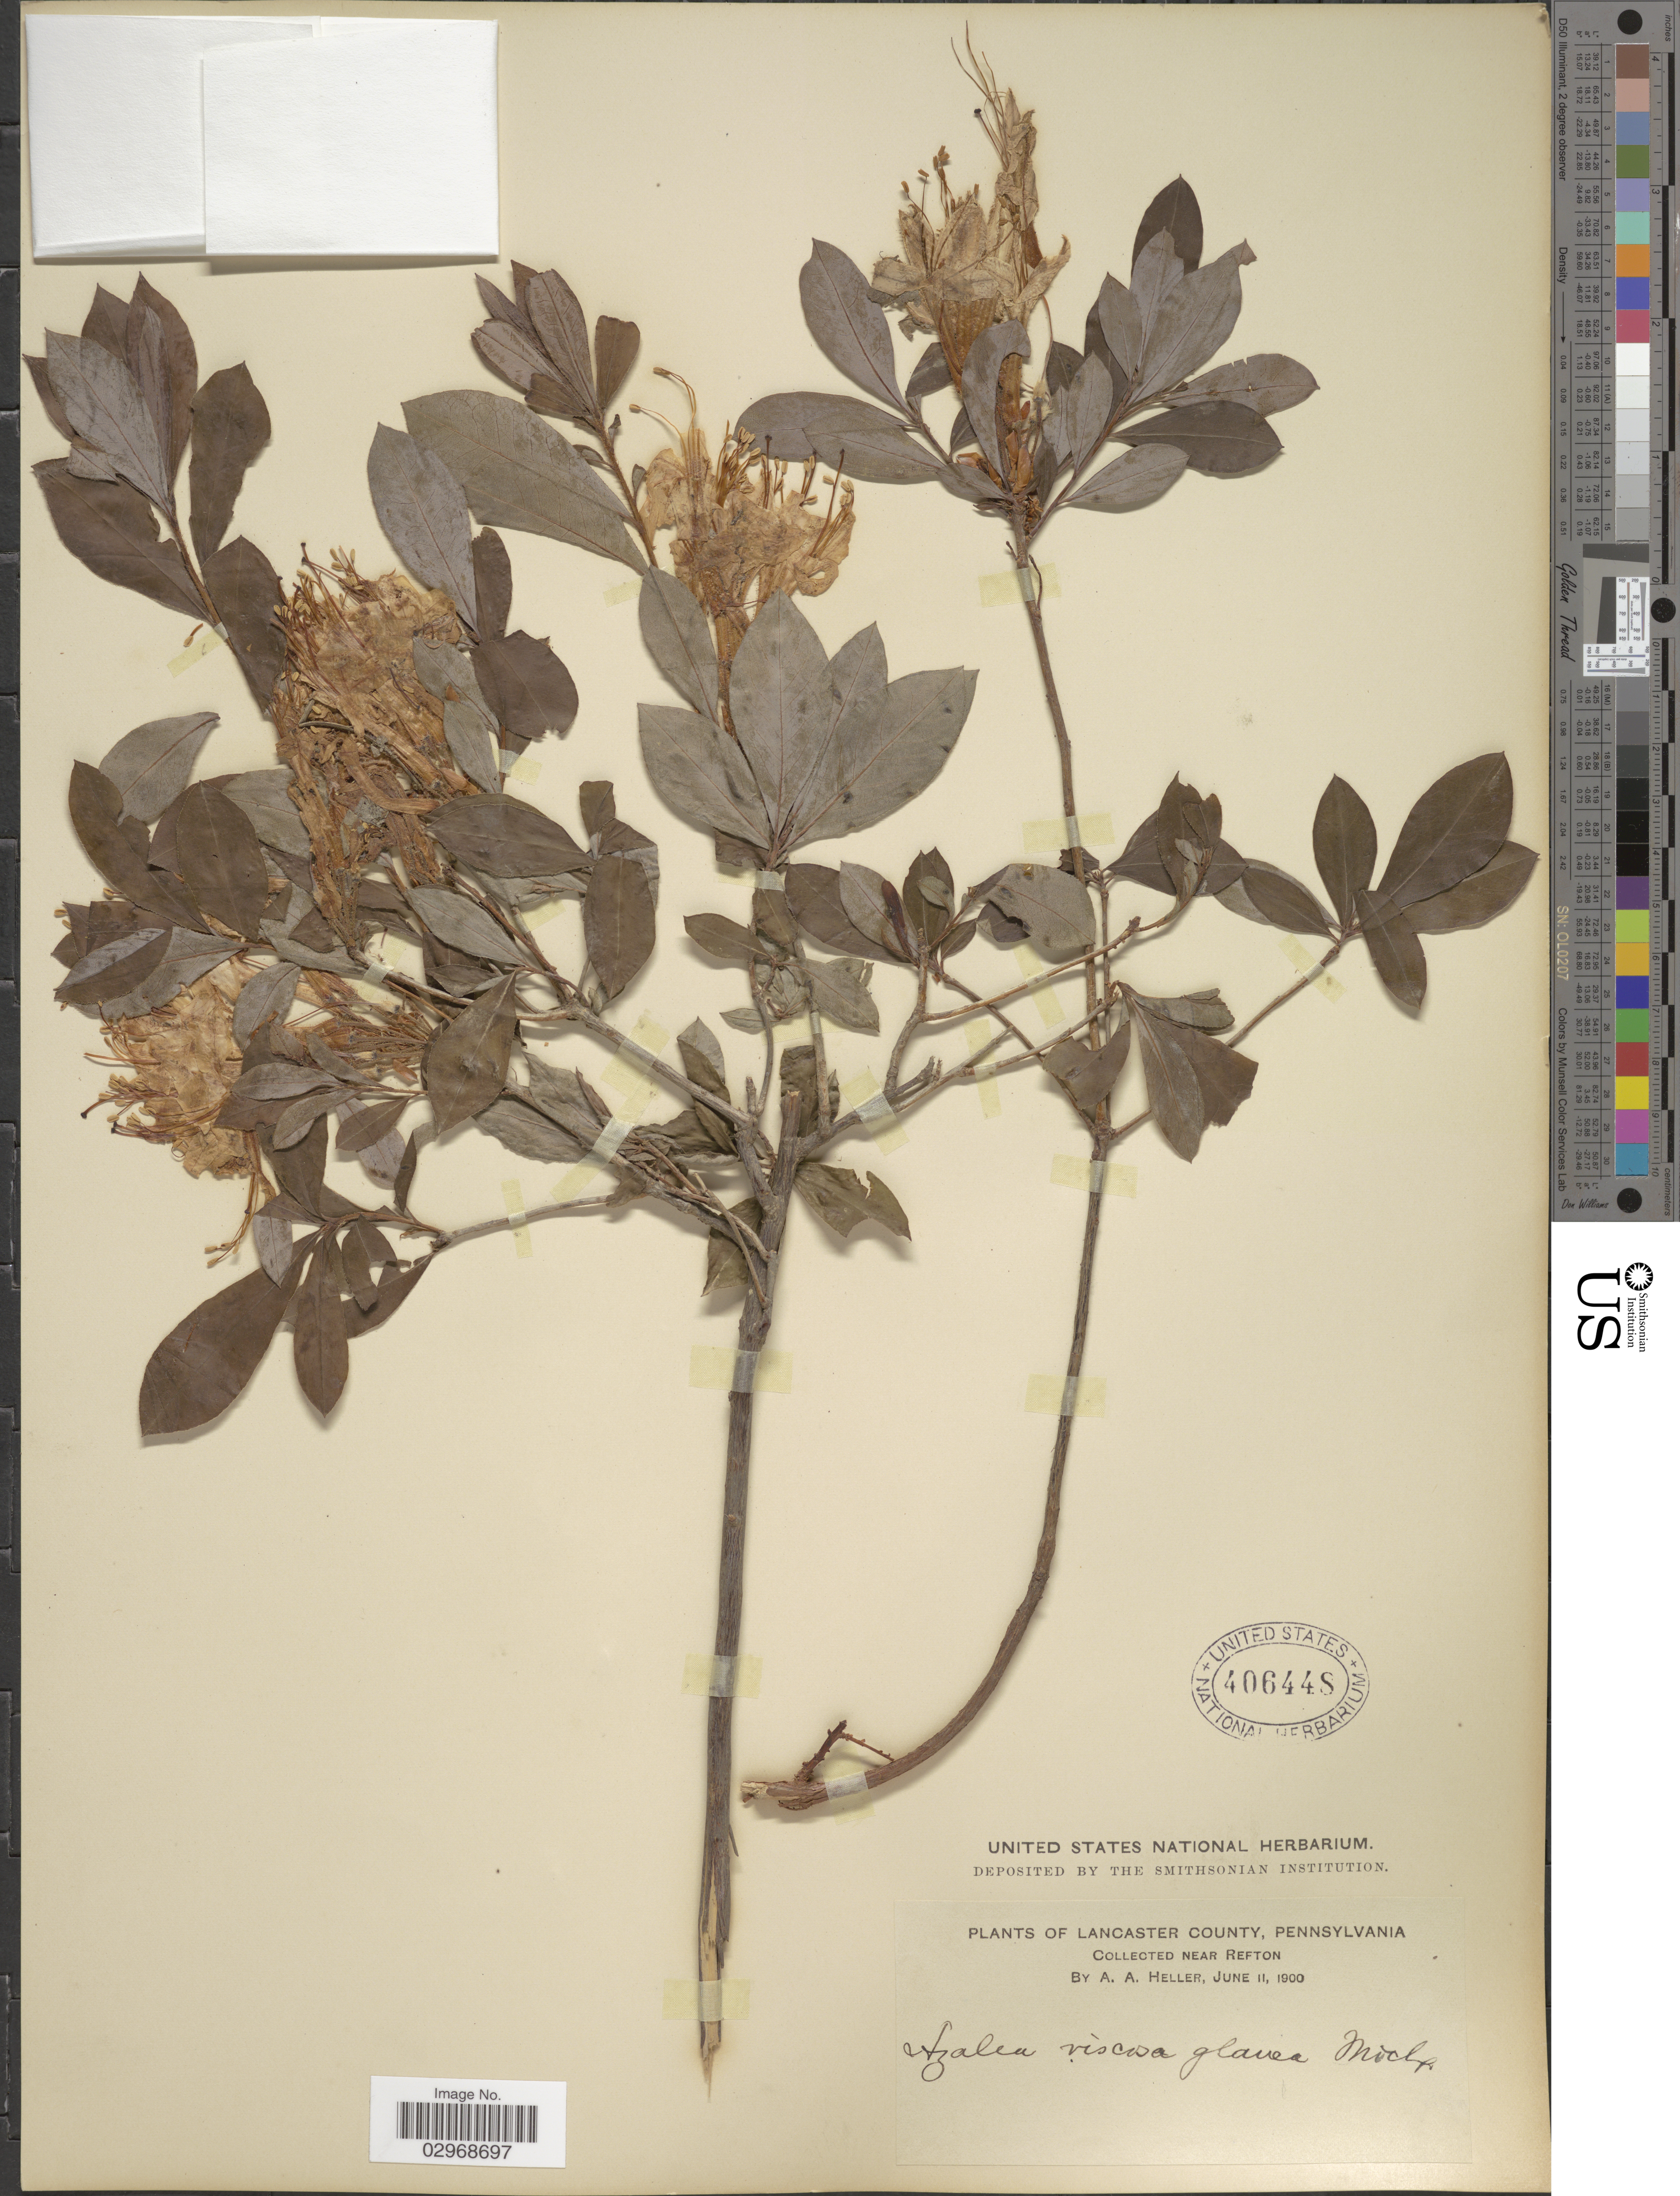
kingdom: Plantae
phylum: Tracheophyta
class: Magnoliopsida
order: Ericales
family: Ericaceae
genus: Rhododendron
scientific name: Rhododendron viscosum var. glaucum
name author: (Aiton) Torr.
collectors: A. A. Heller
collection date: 1900-06-11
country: United States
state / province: Pennsylvania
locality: Lancaster County, Near Refton.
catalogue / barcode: US 406448